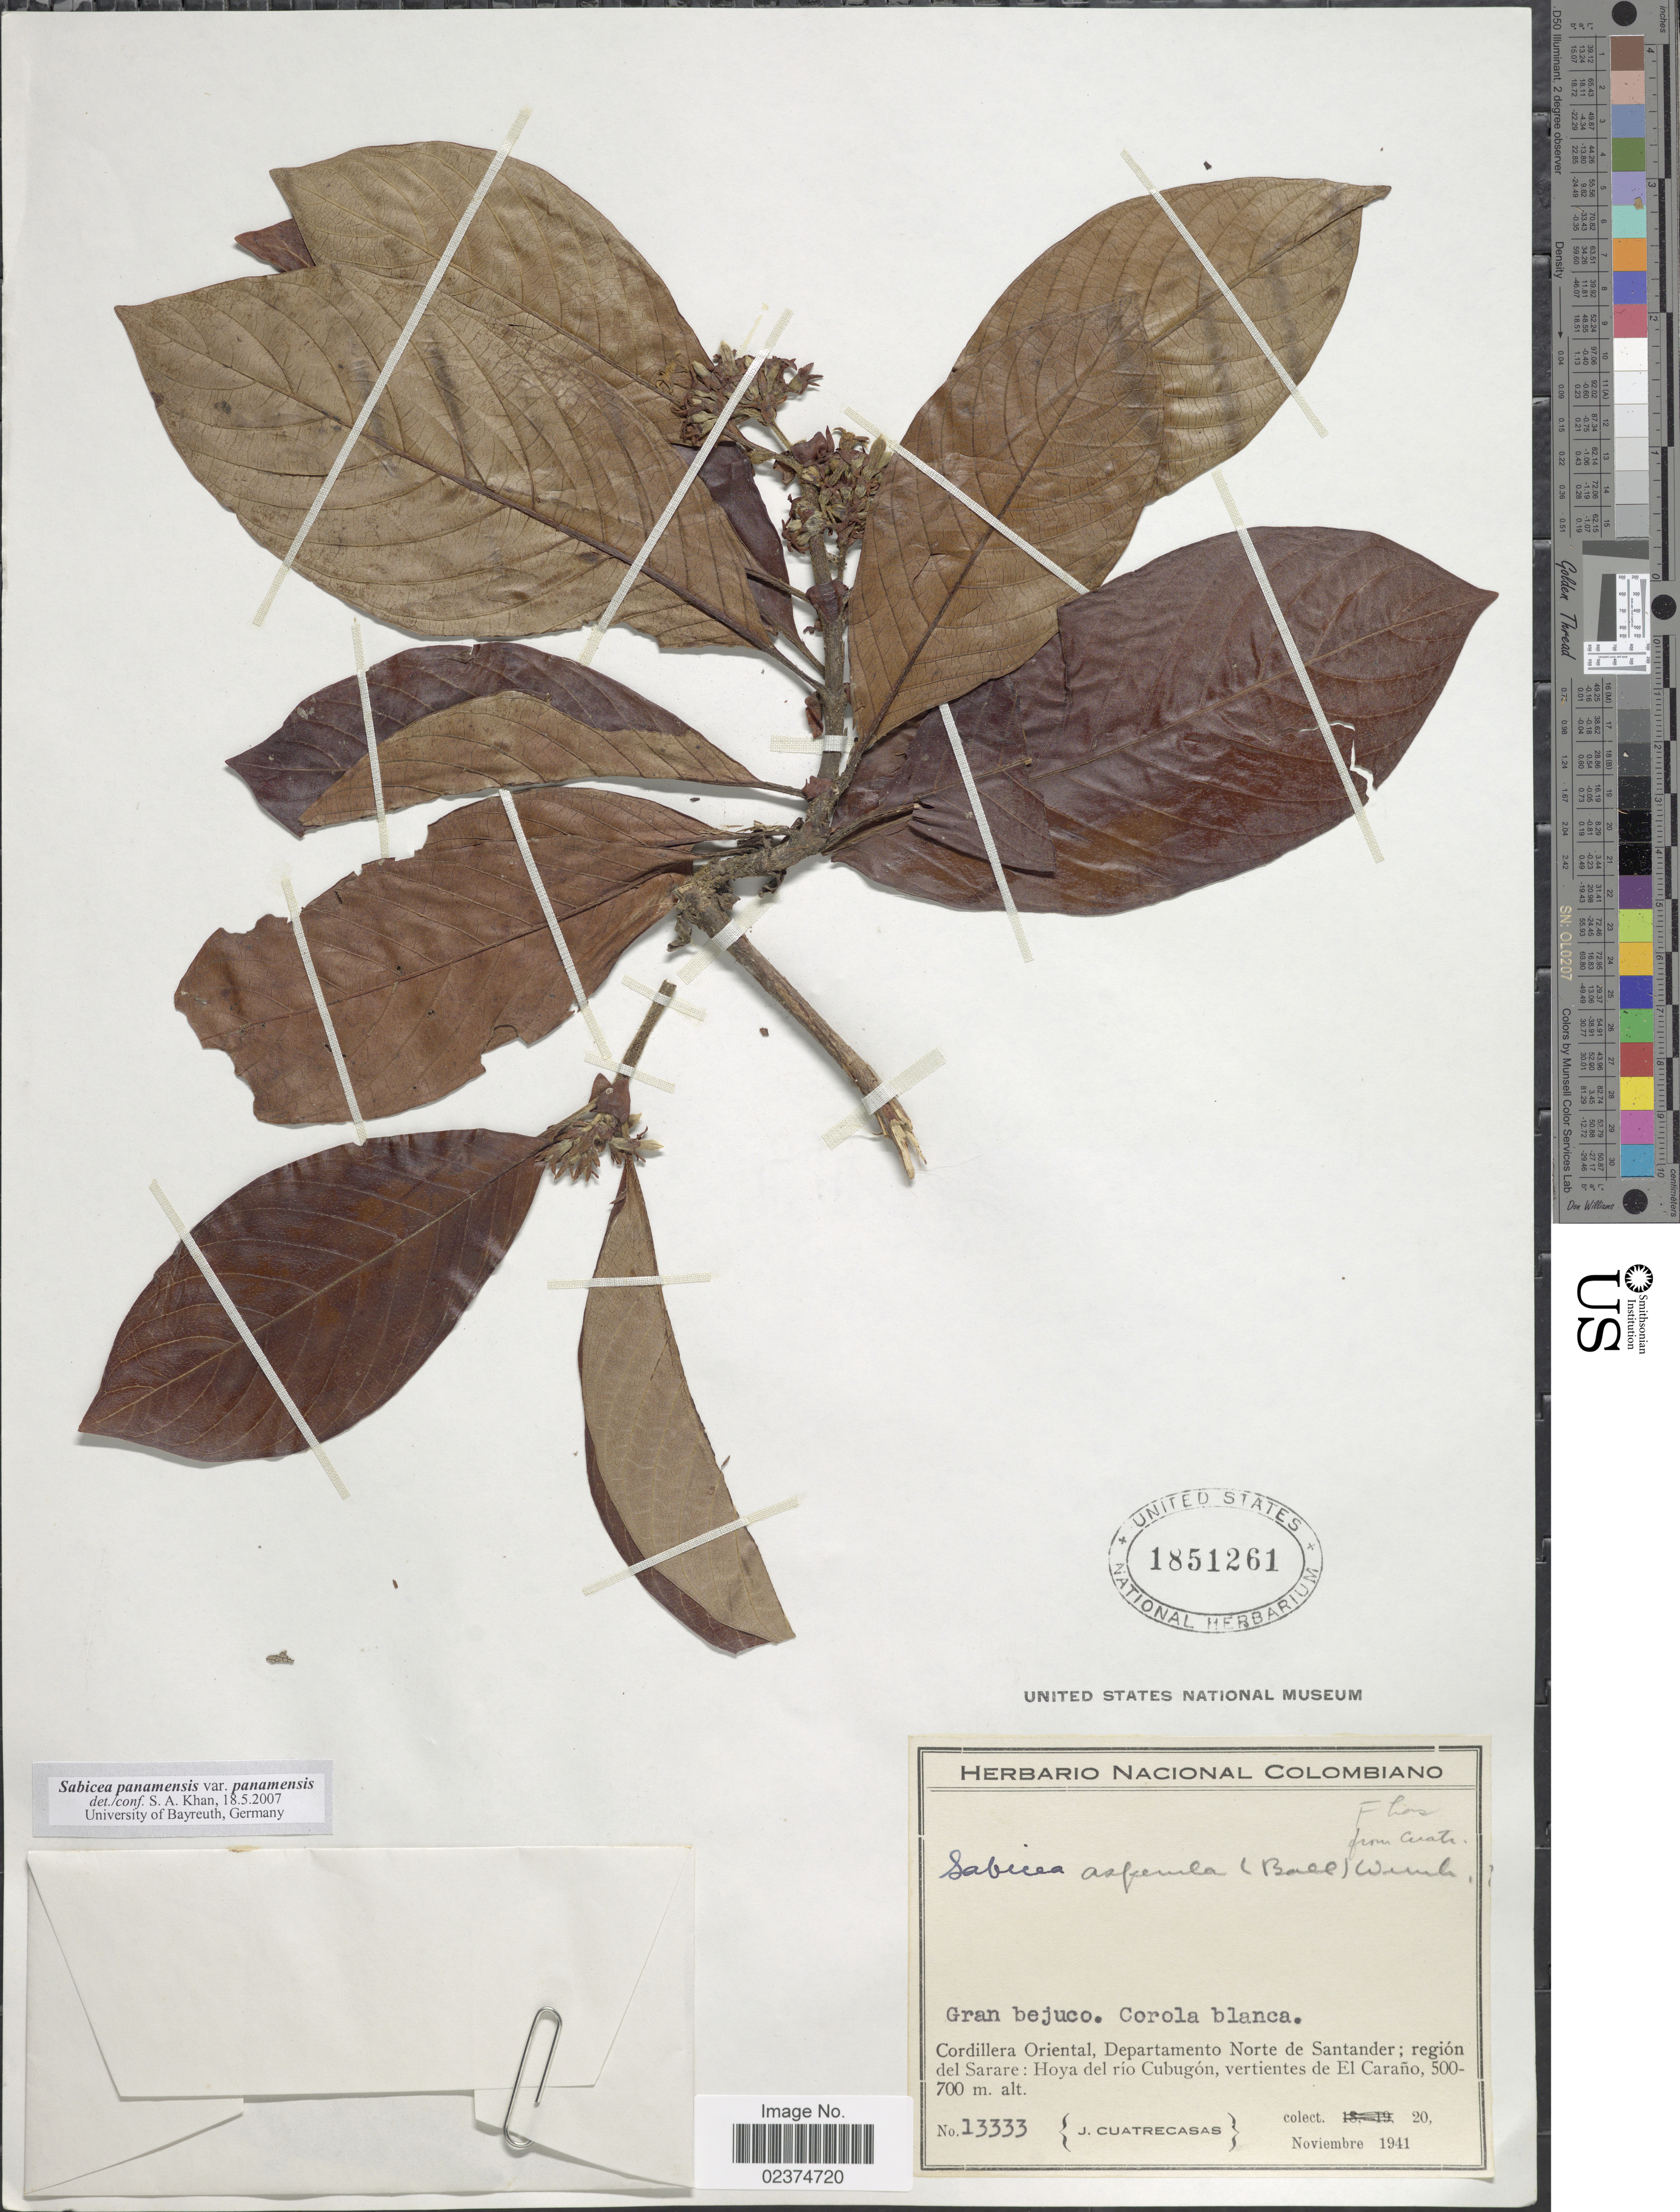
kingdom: Plantae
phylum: Tracheophyta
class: Magnoliopsida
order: Gentianales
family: Rubiaceae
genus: Sabicea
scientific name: Sabicea panamensis var. panamensis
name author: Wernham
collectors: J. Cuatrecasas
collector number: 13333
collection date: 1941-11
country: Colombia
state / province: Norte de Santander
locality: Cordillera Oriental, region del Sarare: Hoya del rio Cubugon, vertientes de El Carano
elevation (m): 500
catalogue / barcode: US 1851261